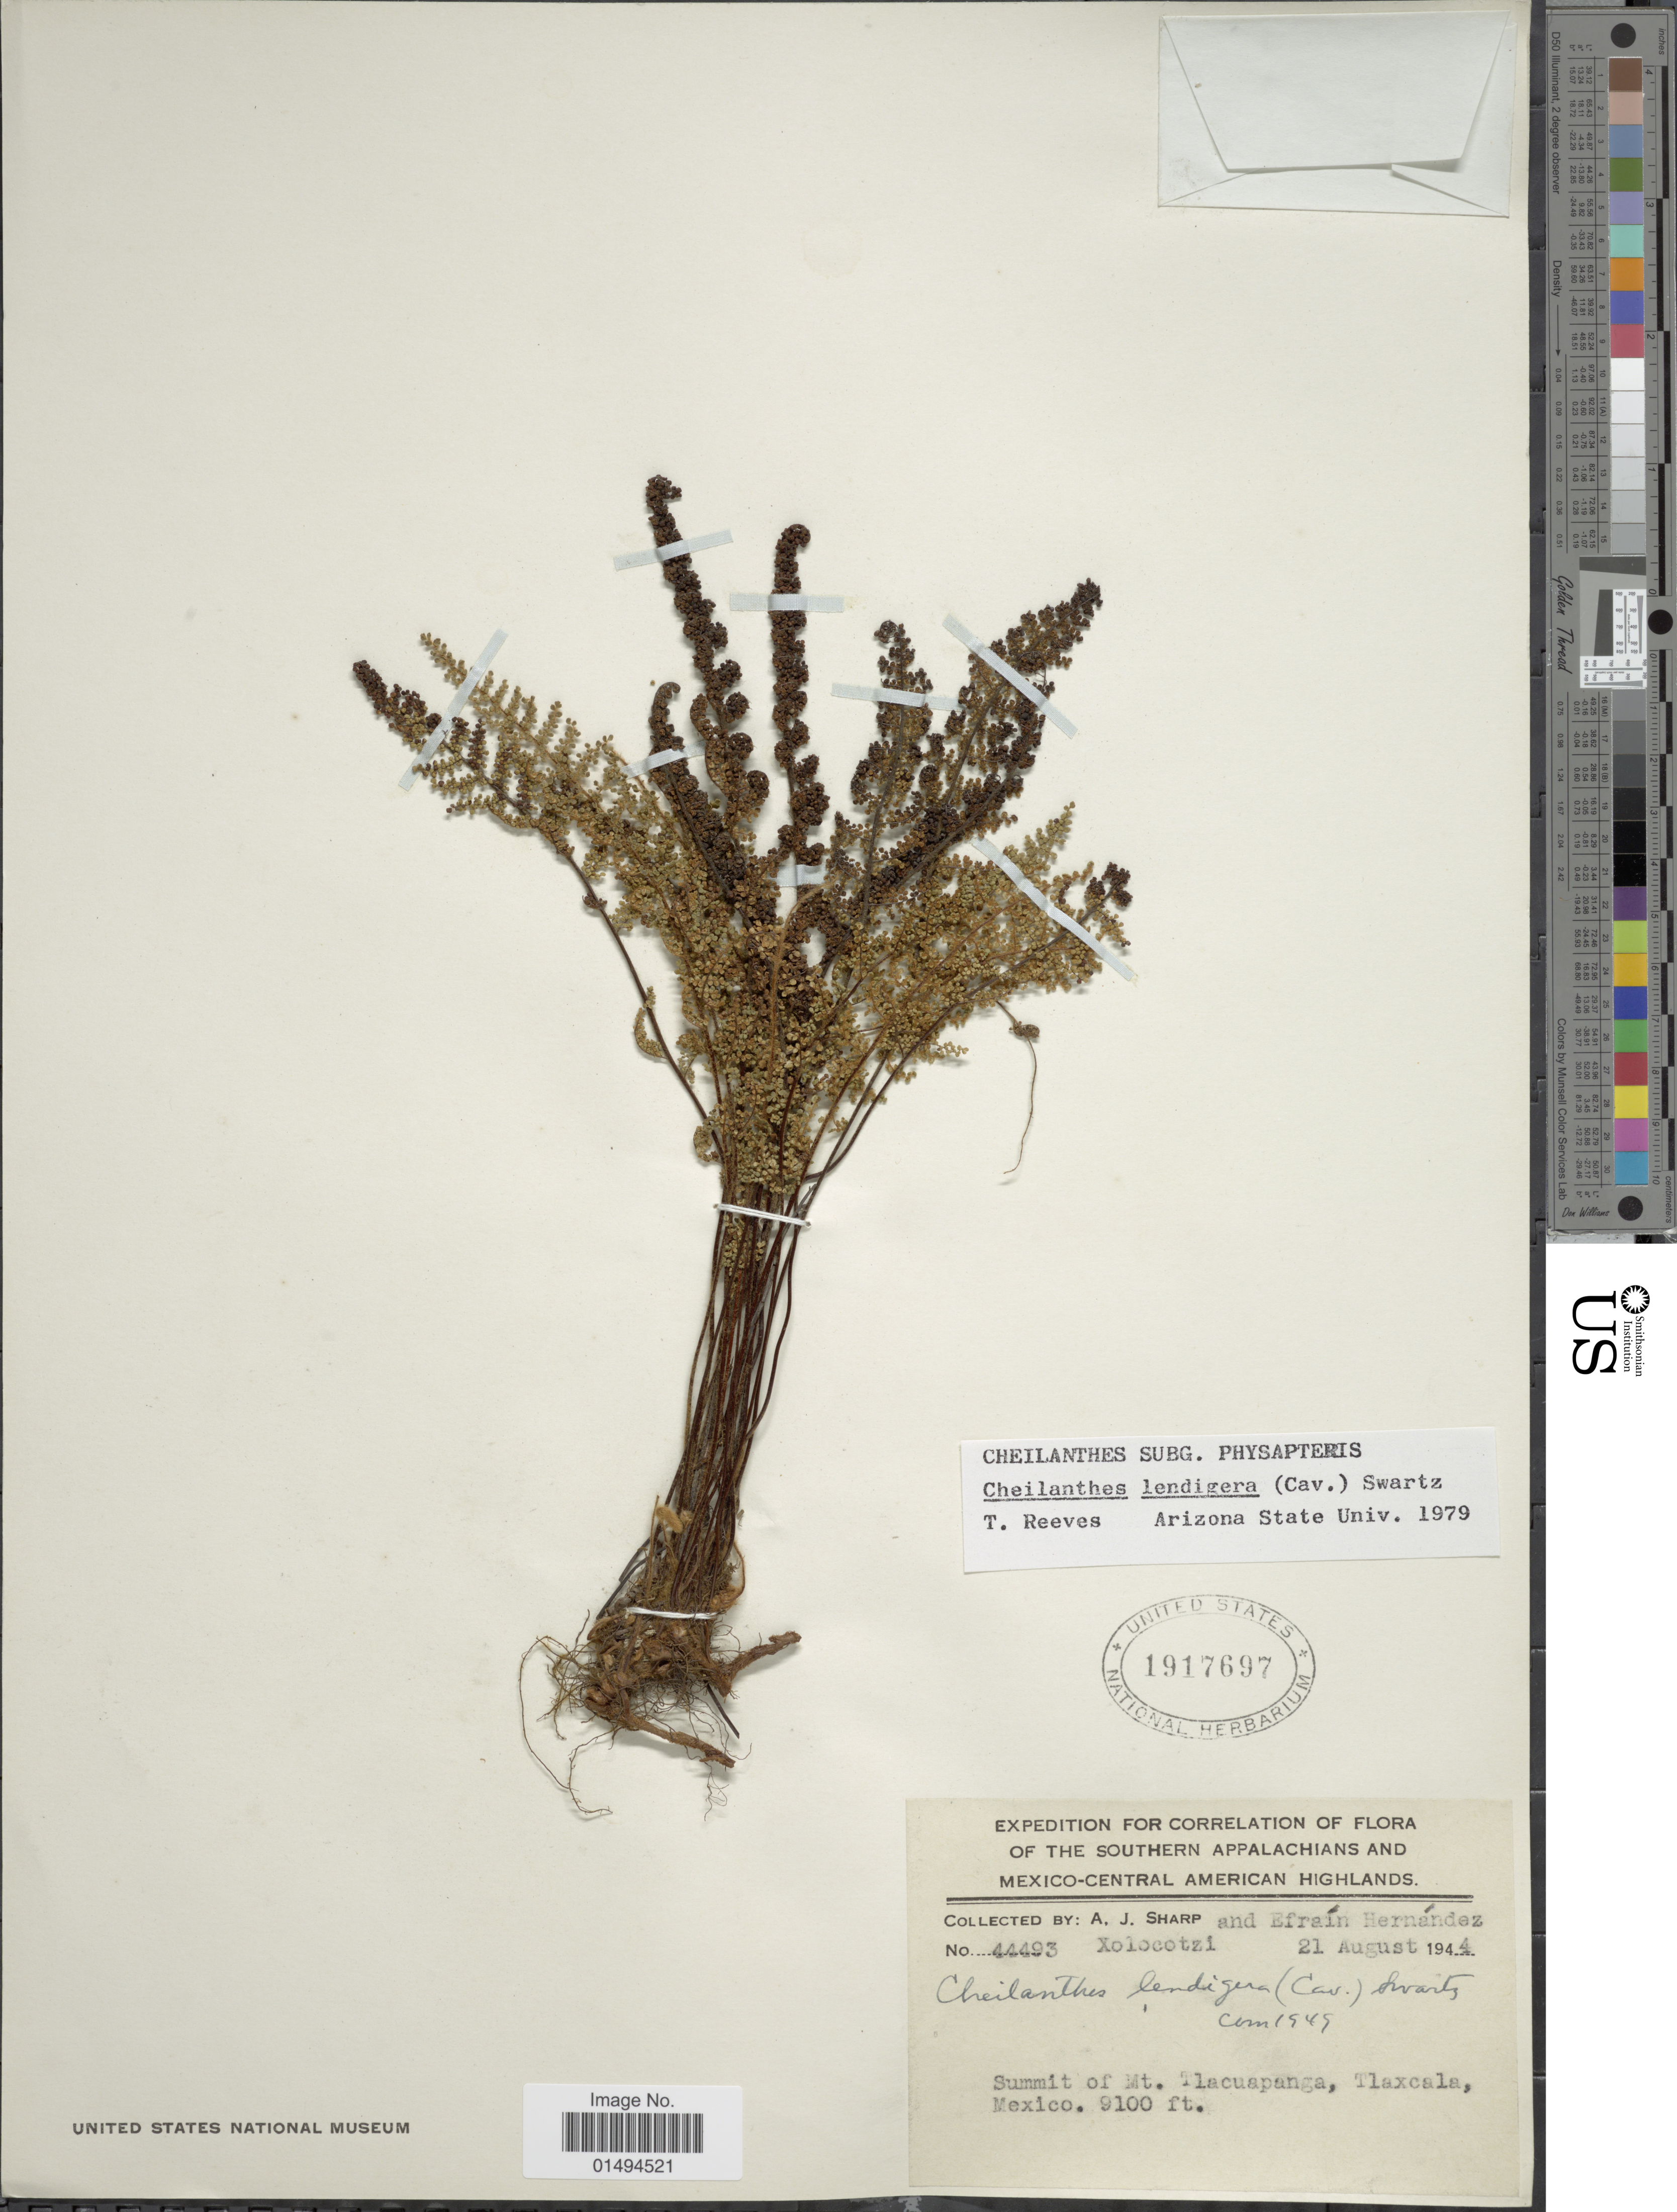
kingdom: Plantae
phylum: Tracheophyta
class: Polypodiopsida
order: Polypodiales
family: Pteridaceae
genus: Myriopteris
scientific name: Myriopteris lendigera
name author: (Cav.) J. Sm.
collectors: A. J. Sharp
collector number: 44493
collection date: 1944-08-21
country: Mexico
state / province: Tlaxcala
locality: Summit of Mt. Tlacuapanga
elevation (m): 2774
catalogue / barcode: US 1917697